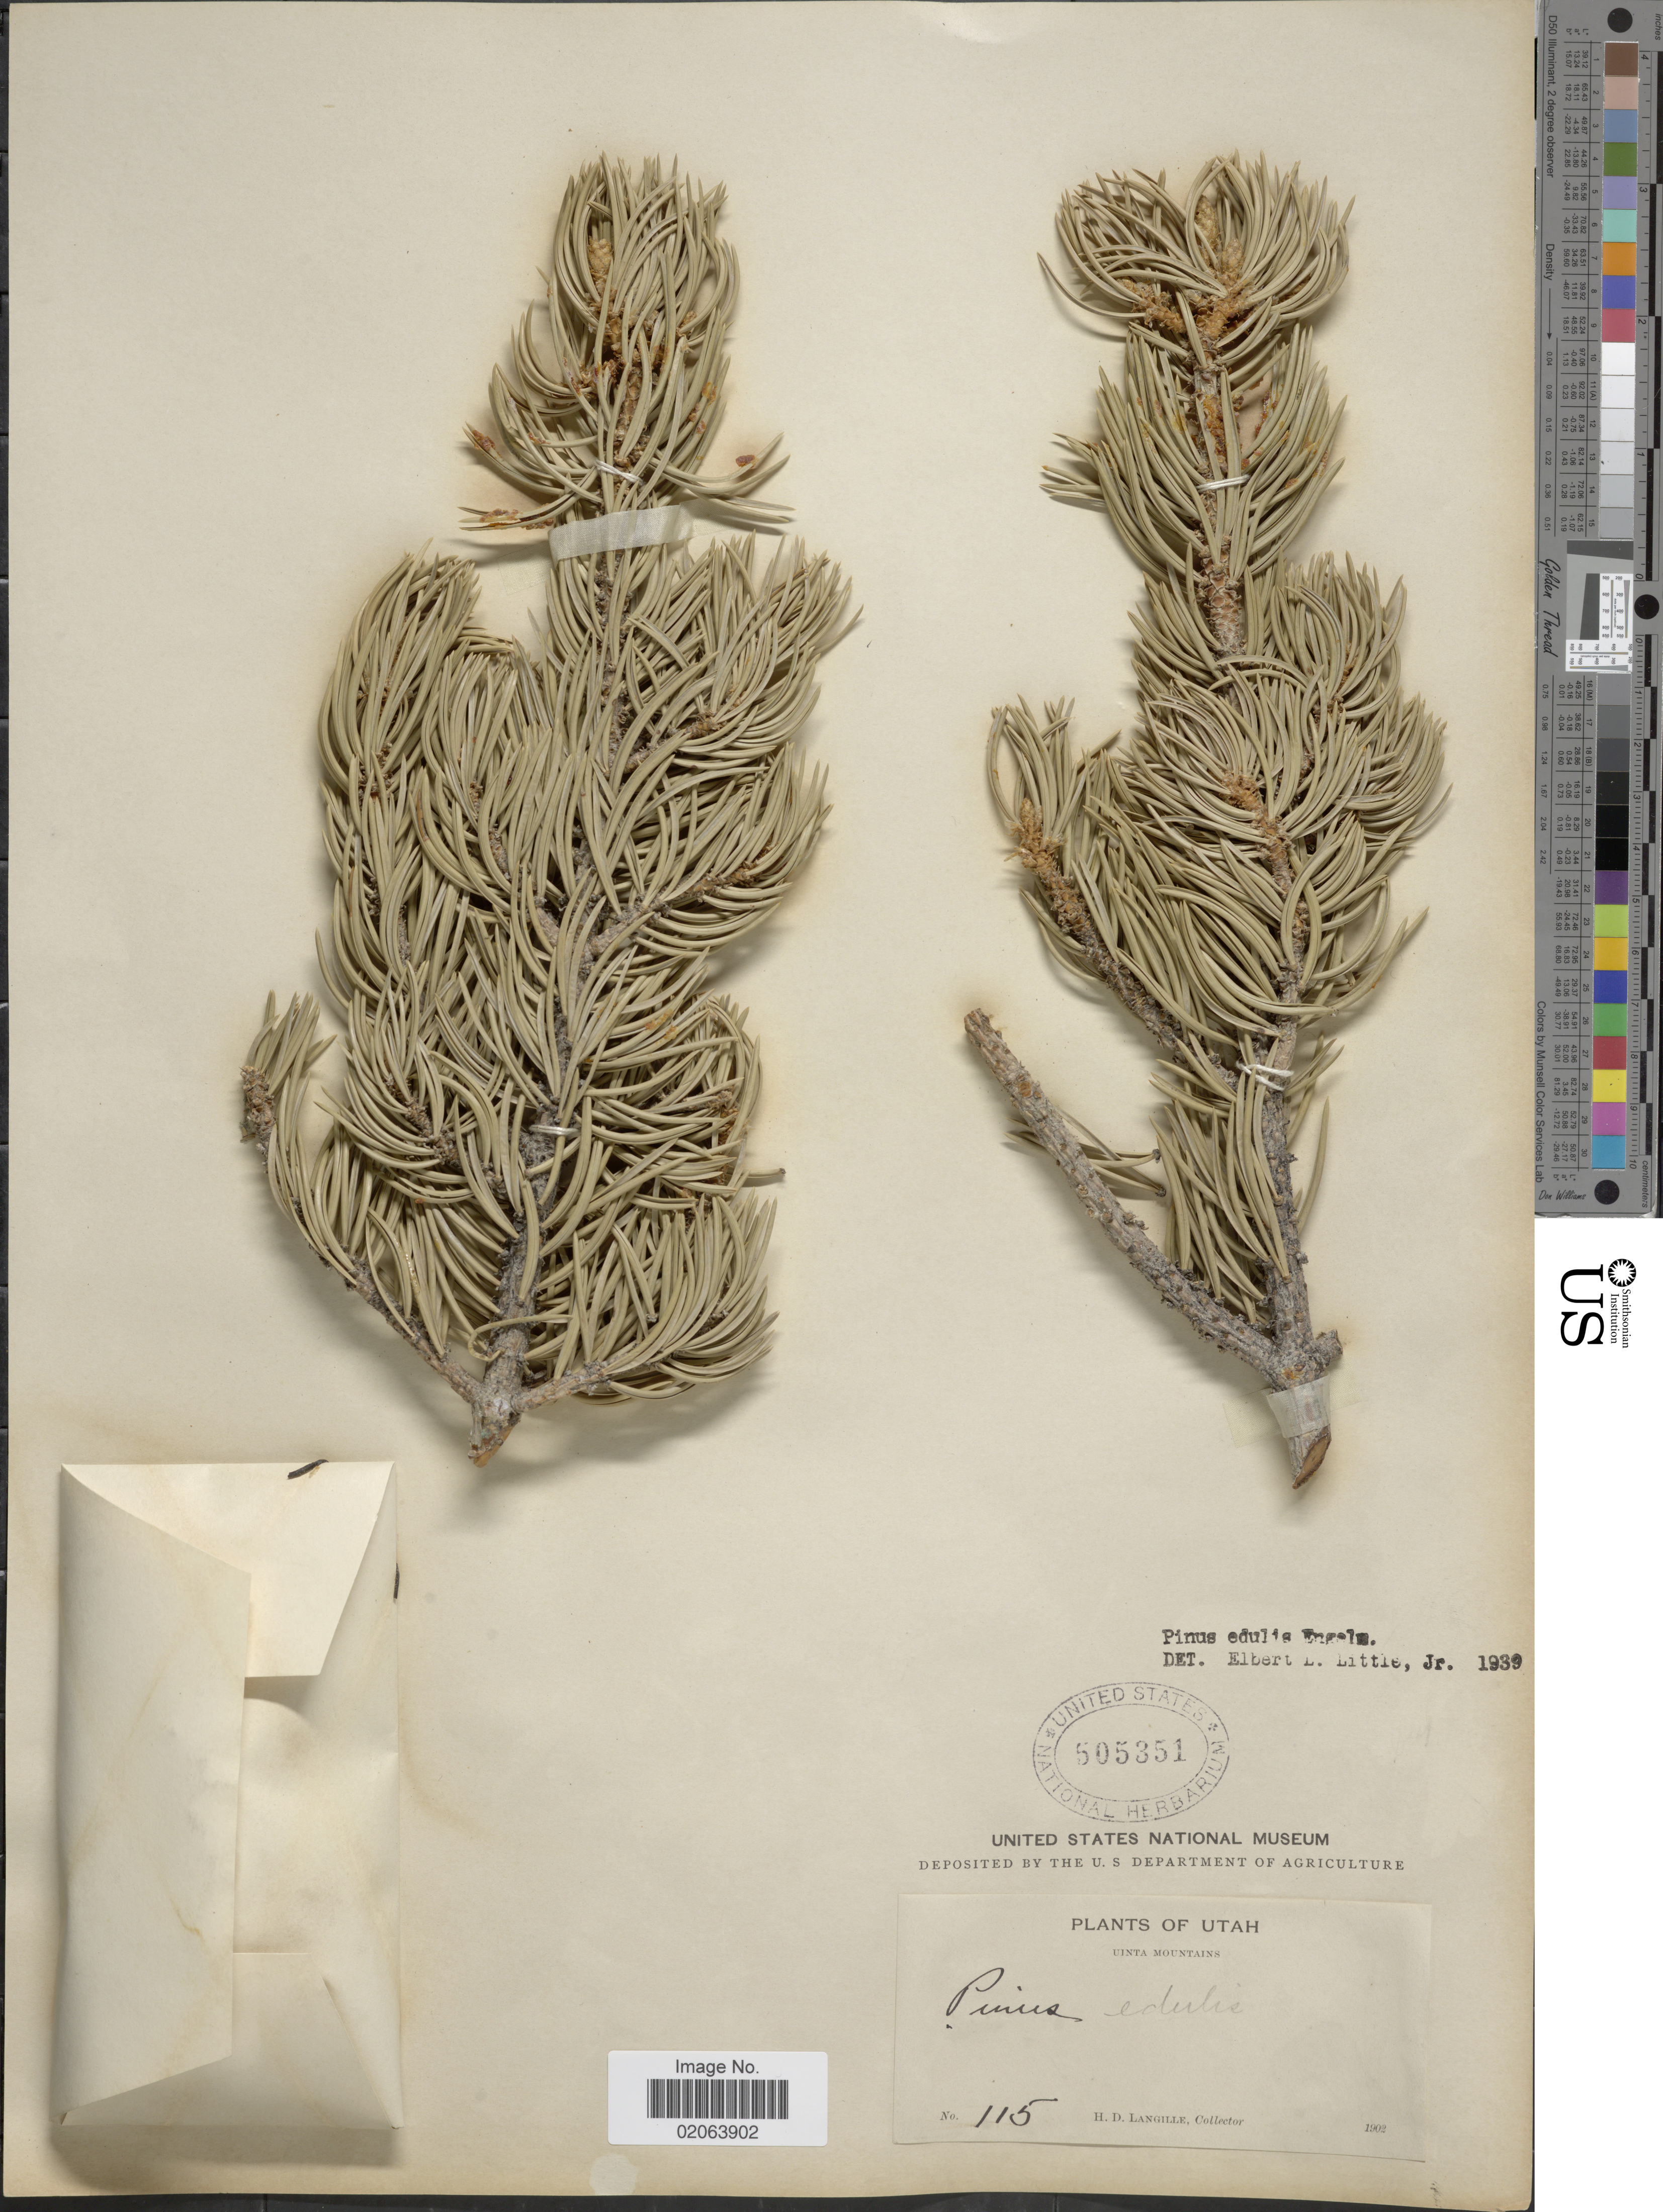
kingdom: Plantae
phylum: Tracheophyta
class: Pinopsida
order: Pinales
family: Pinaceae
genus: Pinus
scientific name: Pinus edulis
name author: Engelm.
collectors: H. Langille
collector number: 115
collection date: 1902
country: United States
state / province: Utah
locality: Uinta Mountains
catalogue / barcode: US 505351